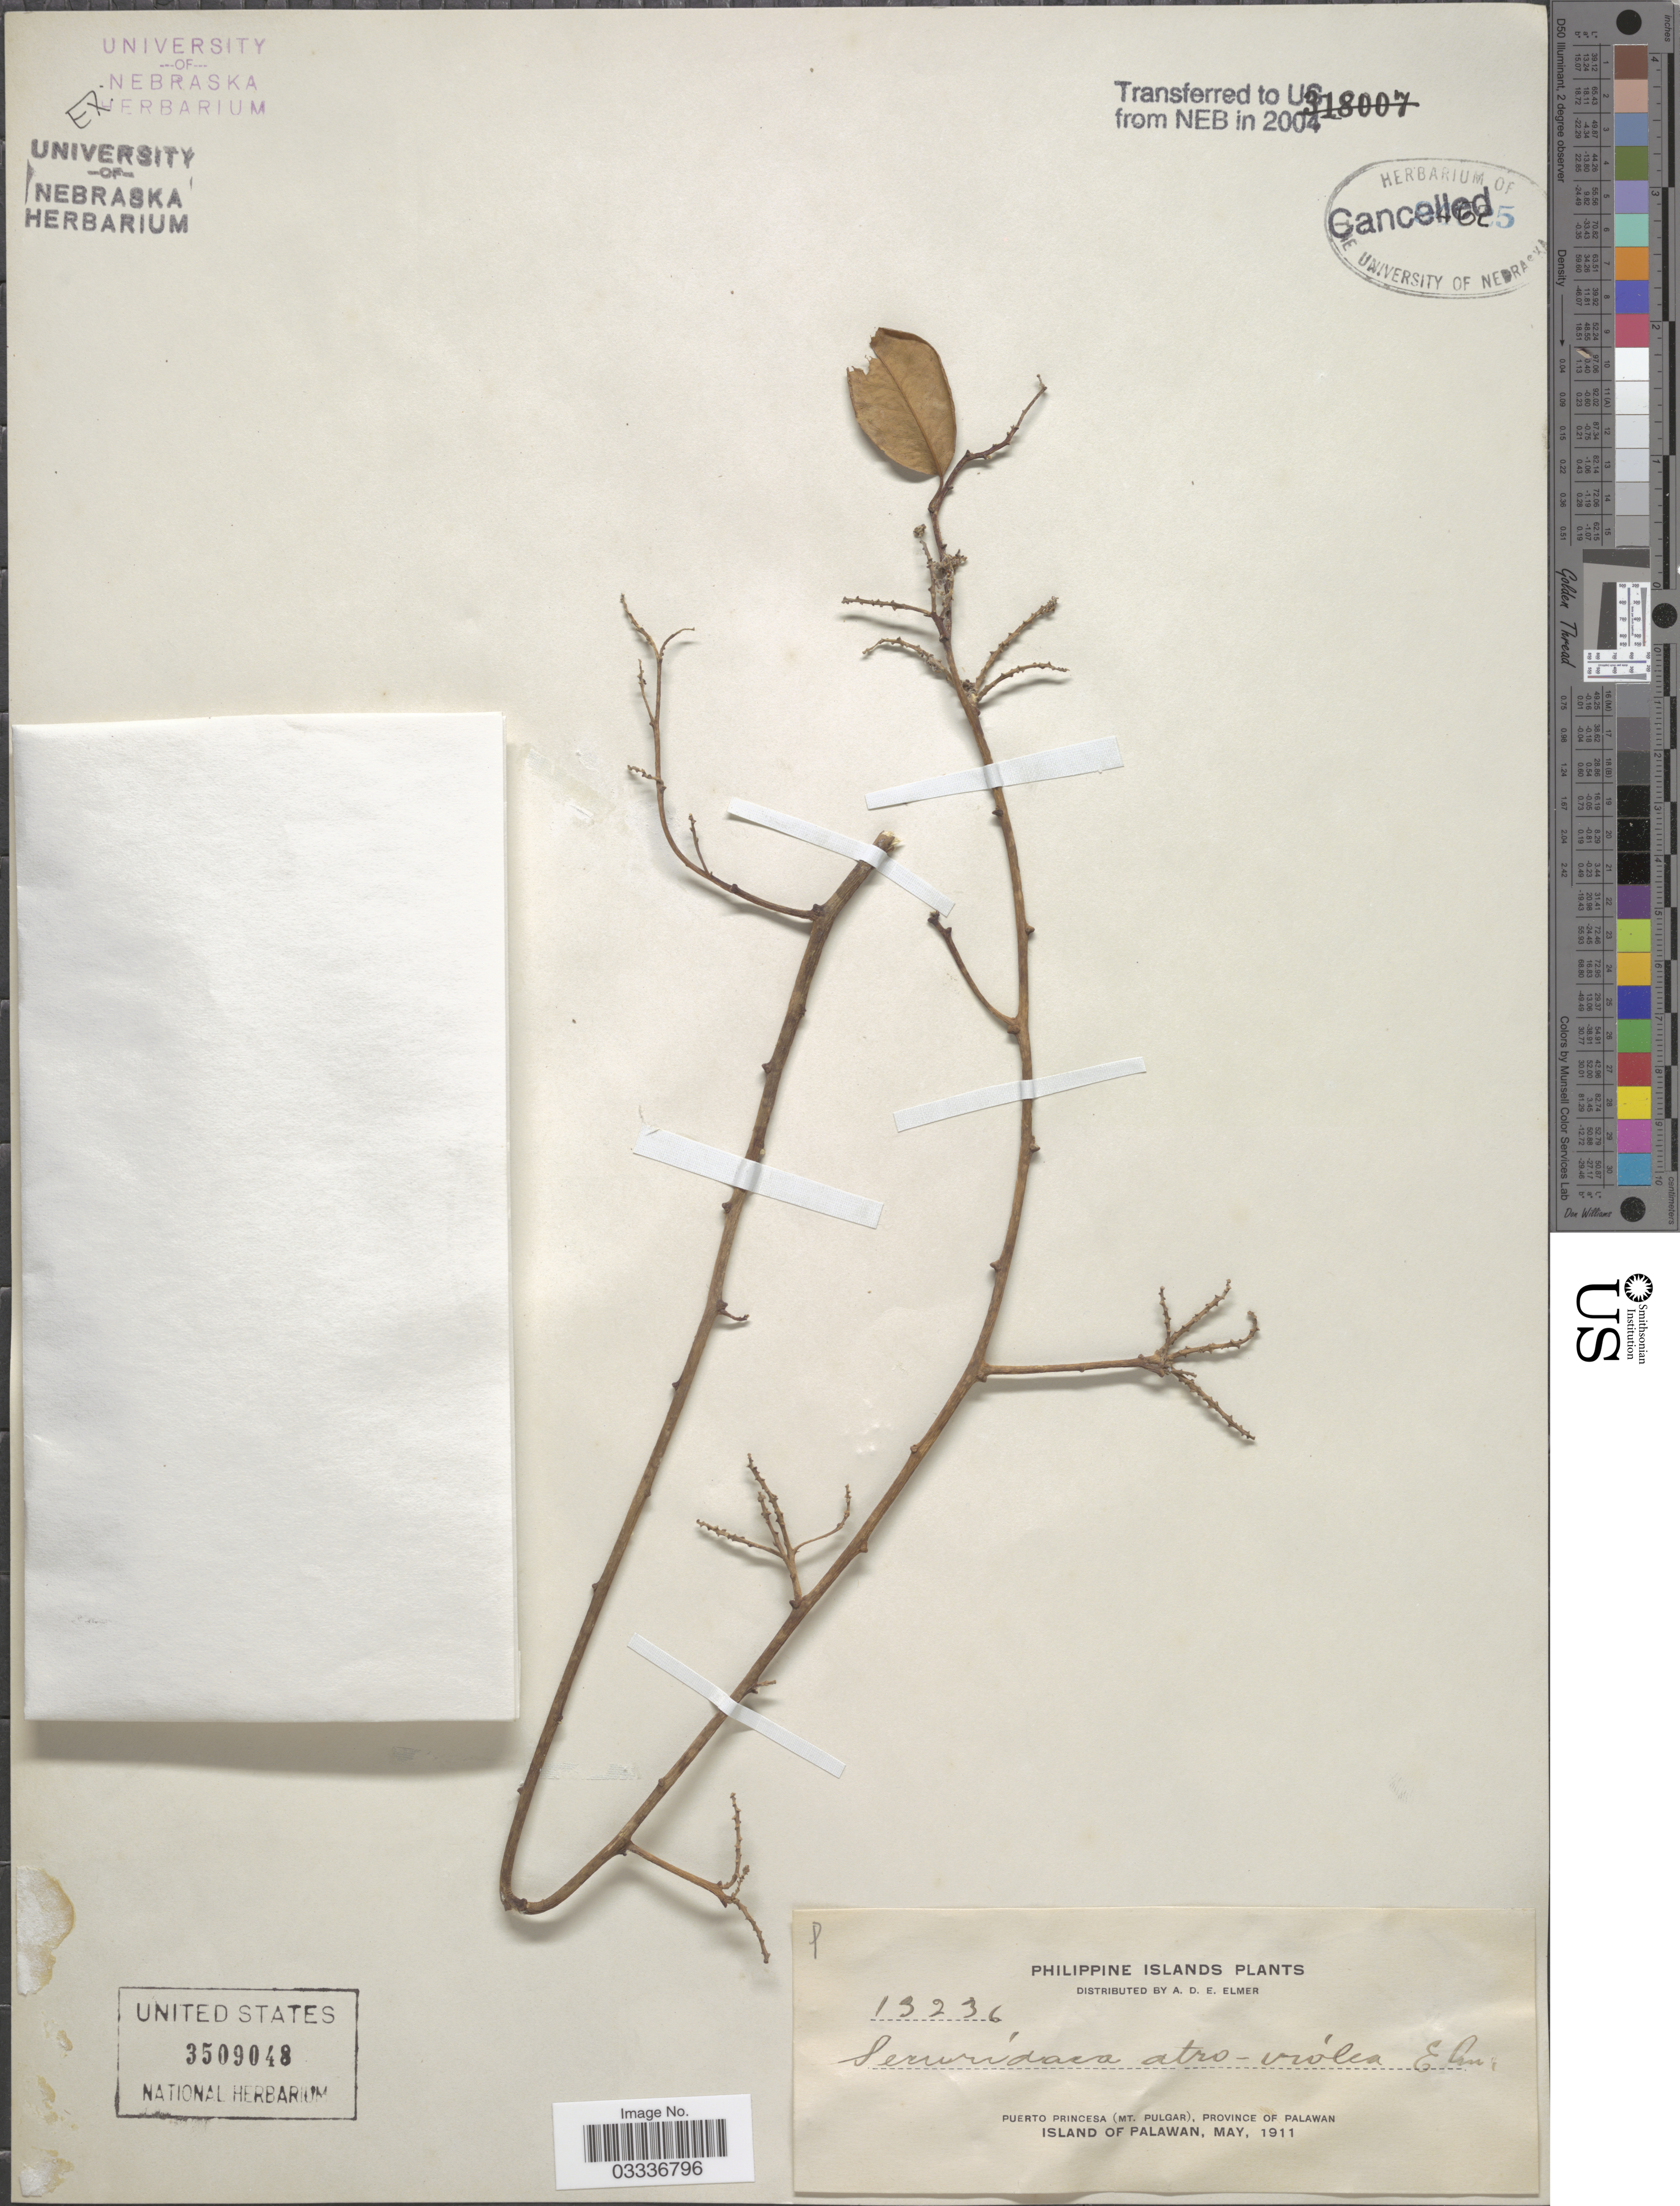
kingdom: Plantae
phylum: Tracheophyta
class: Magnoliopsida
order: Fabales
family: Polygalaceae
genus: Securidaca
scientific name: Securidaca atro-violacea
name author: Elmer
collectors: A. D. E. Elmer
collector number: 13236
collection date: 1911-05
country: Philippines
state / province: Mimaropa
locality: Puerto Princesa (Mt. Pulgar), Province of Palawan. Island of Palawan.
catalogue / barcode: US 3509048